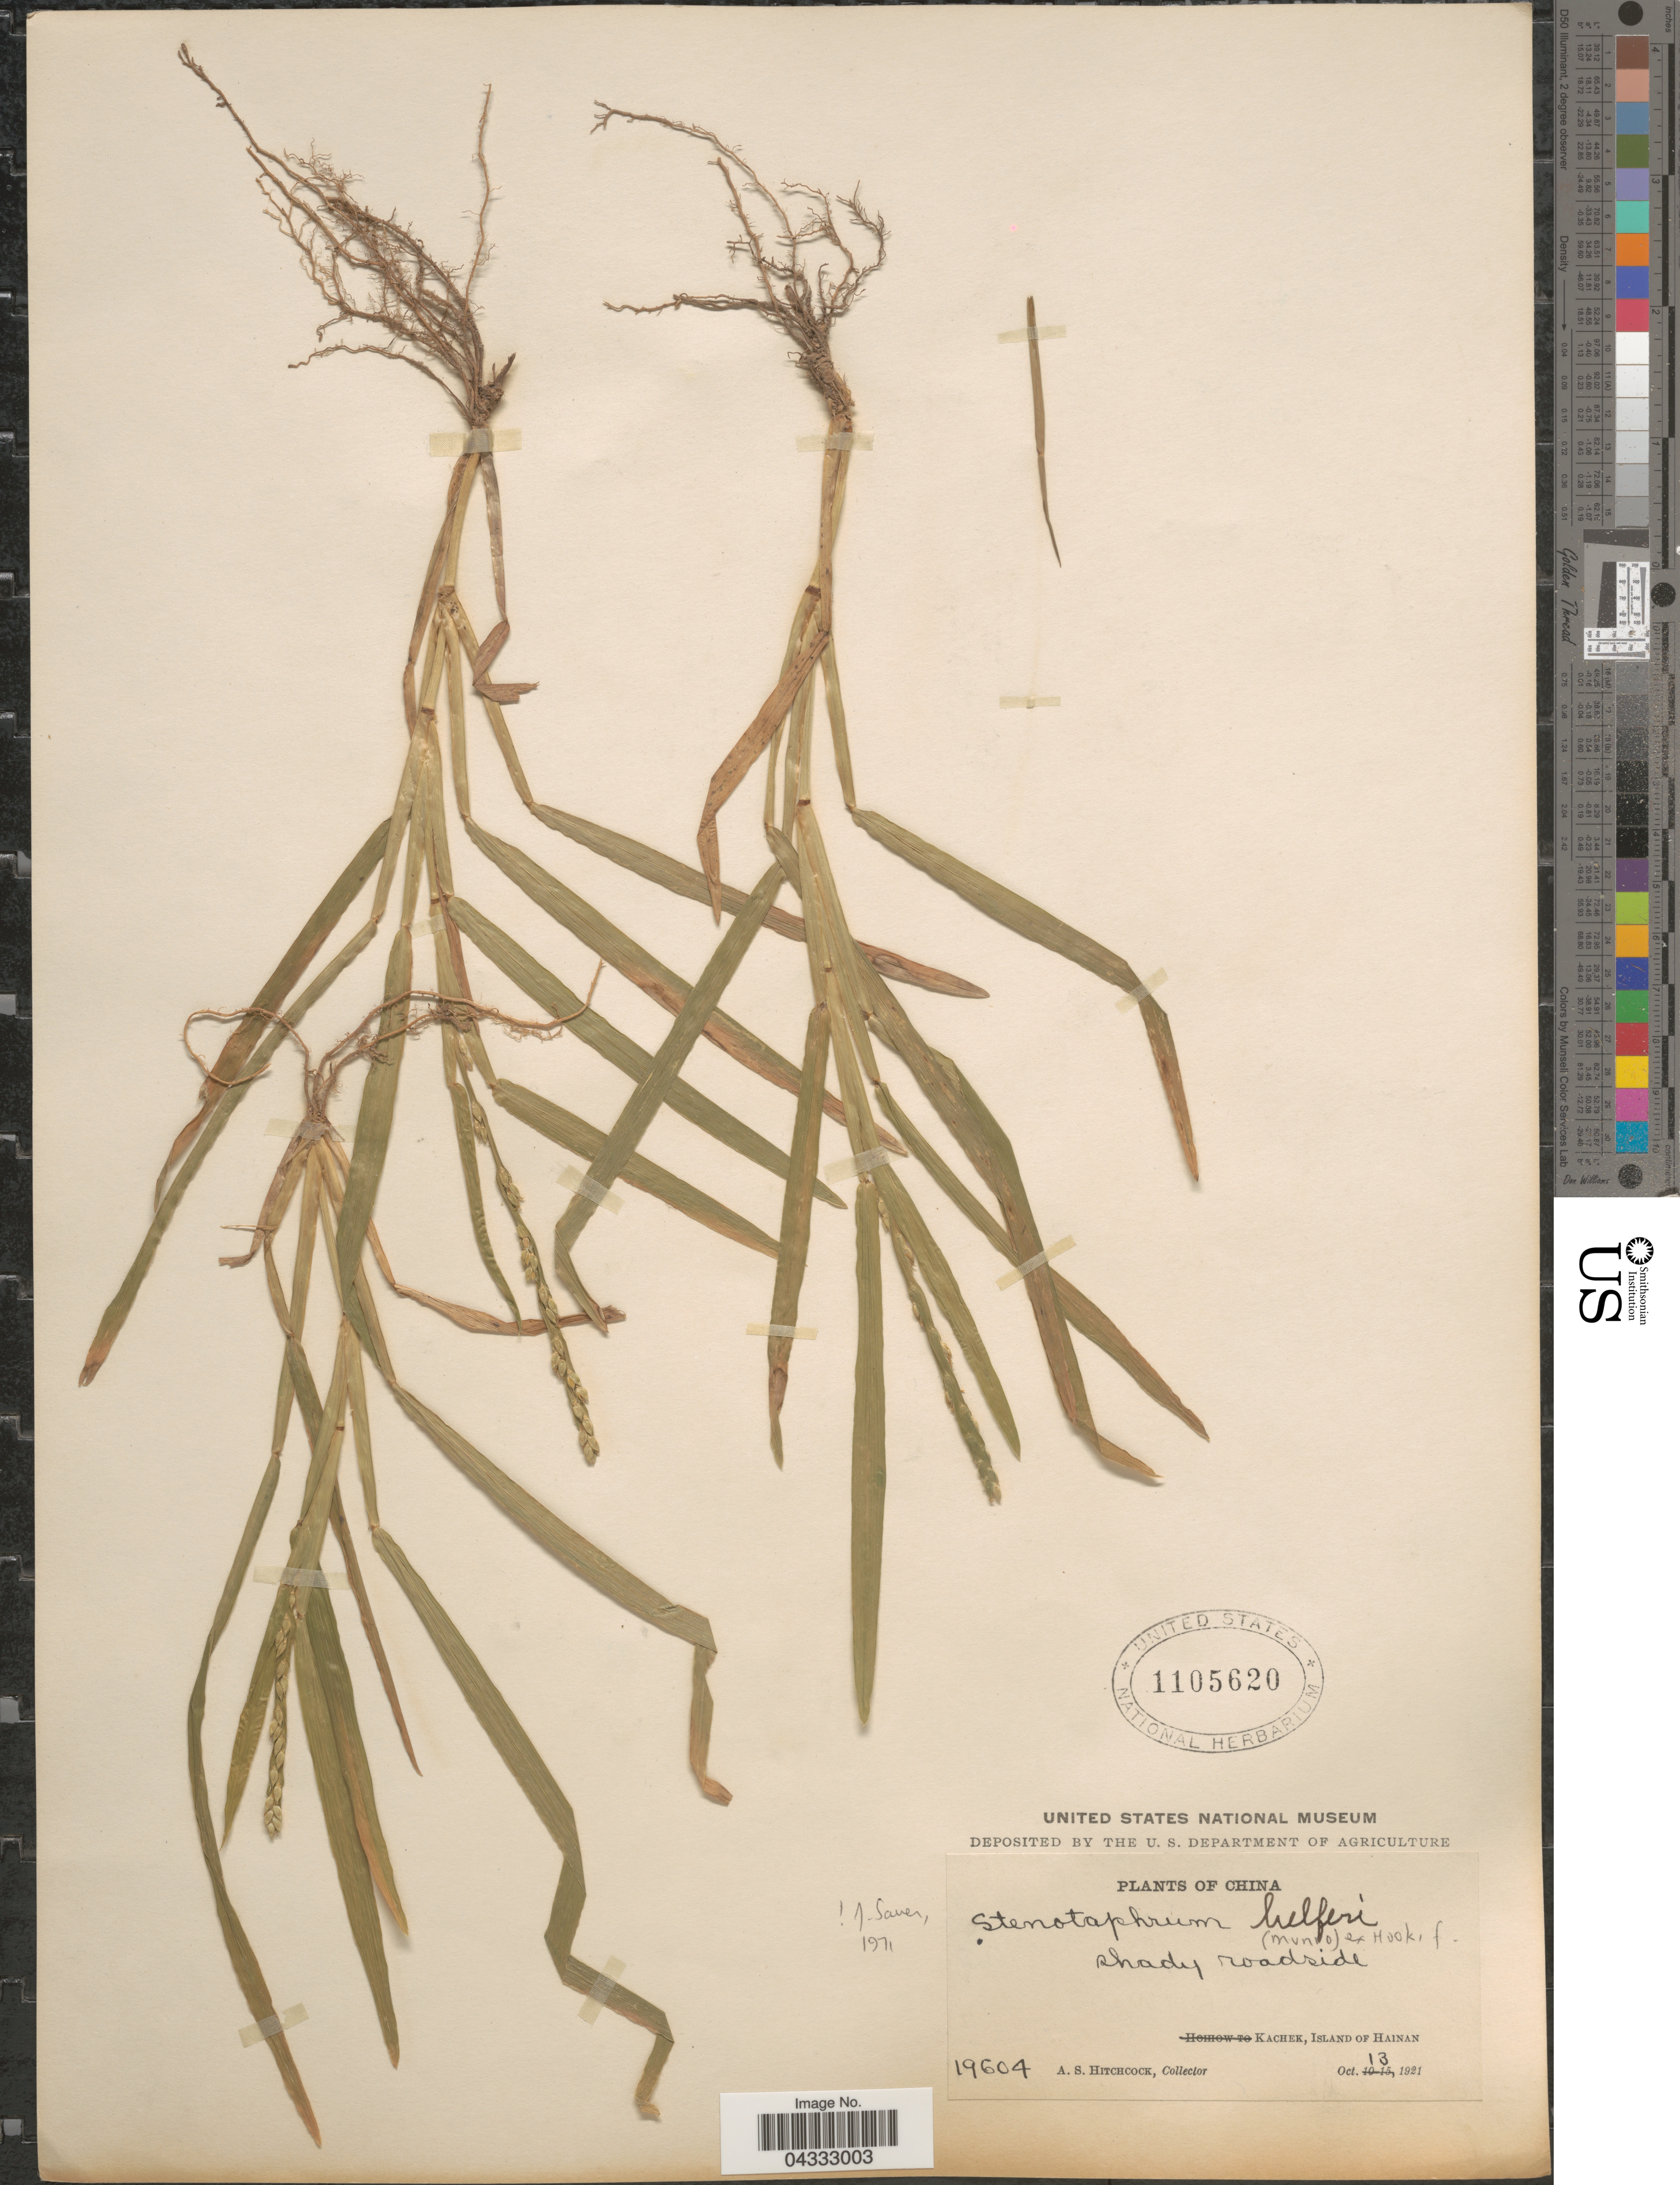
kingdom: Plantae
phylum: Tracheophyta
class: Liliopsida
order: Poales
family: Poaceae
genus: Stenotaphrum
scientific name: Stenotaphrum helferi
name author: Munro ex Hook. f.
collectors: A. S. Hitchcock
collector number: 19604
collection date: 1921-10-13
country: China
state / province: Hainan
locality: Shady roadside. Kachek, Island of Hainan.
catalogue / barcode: US 1105620